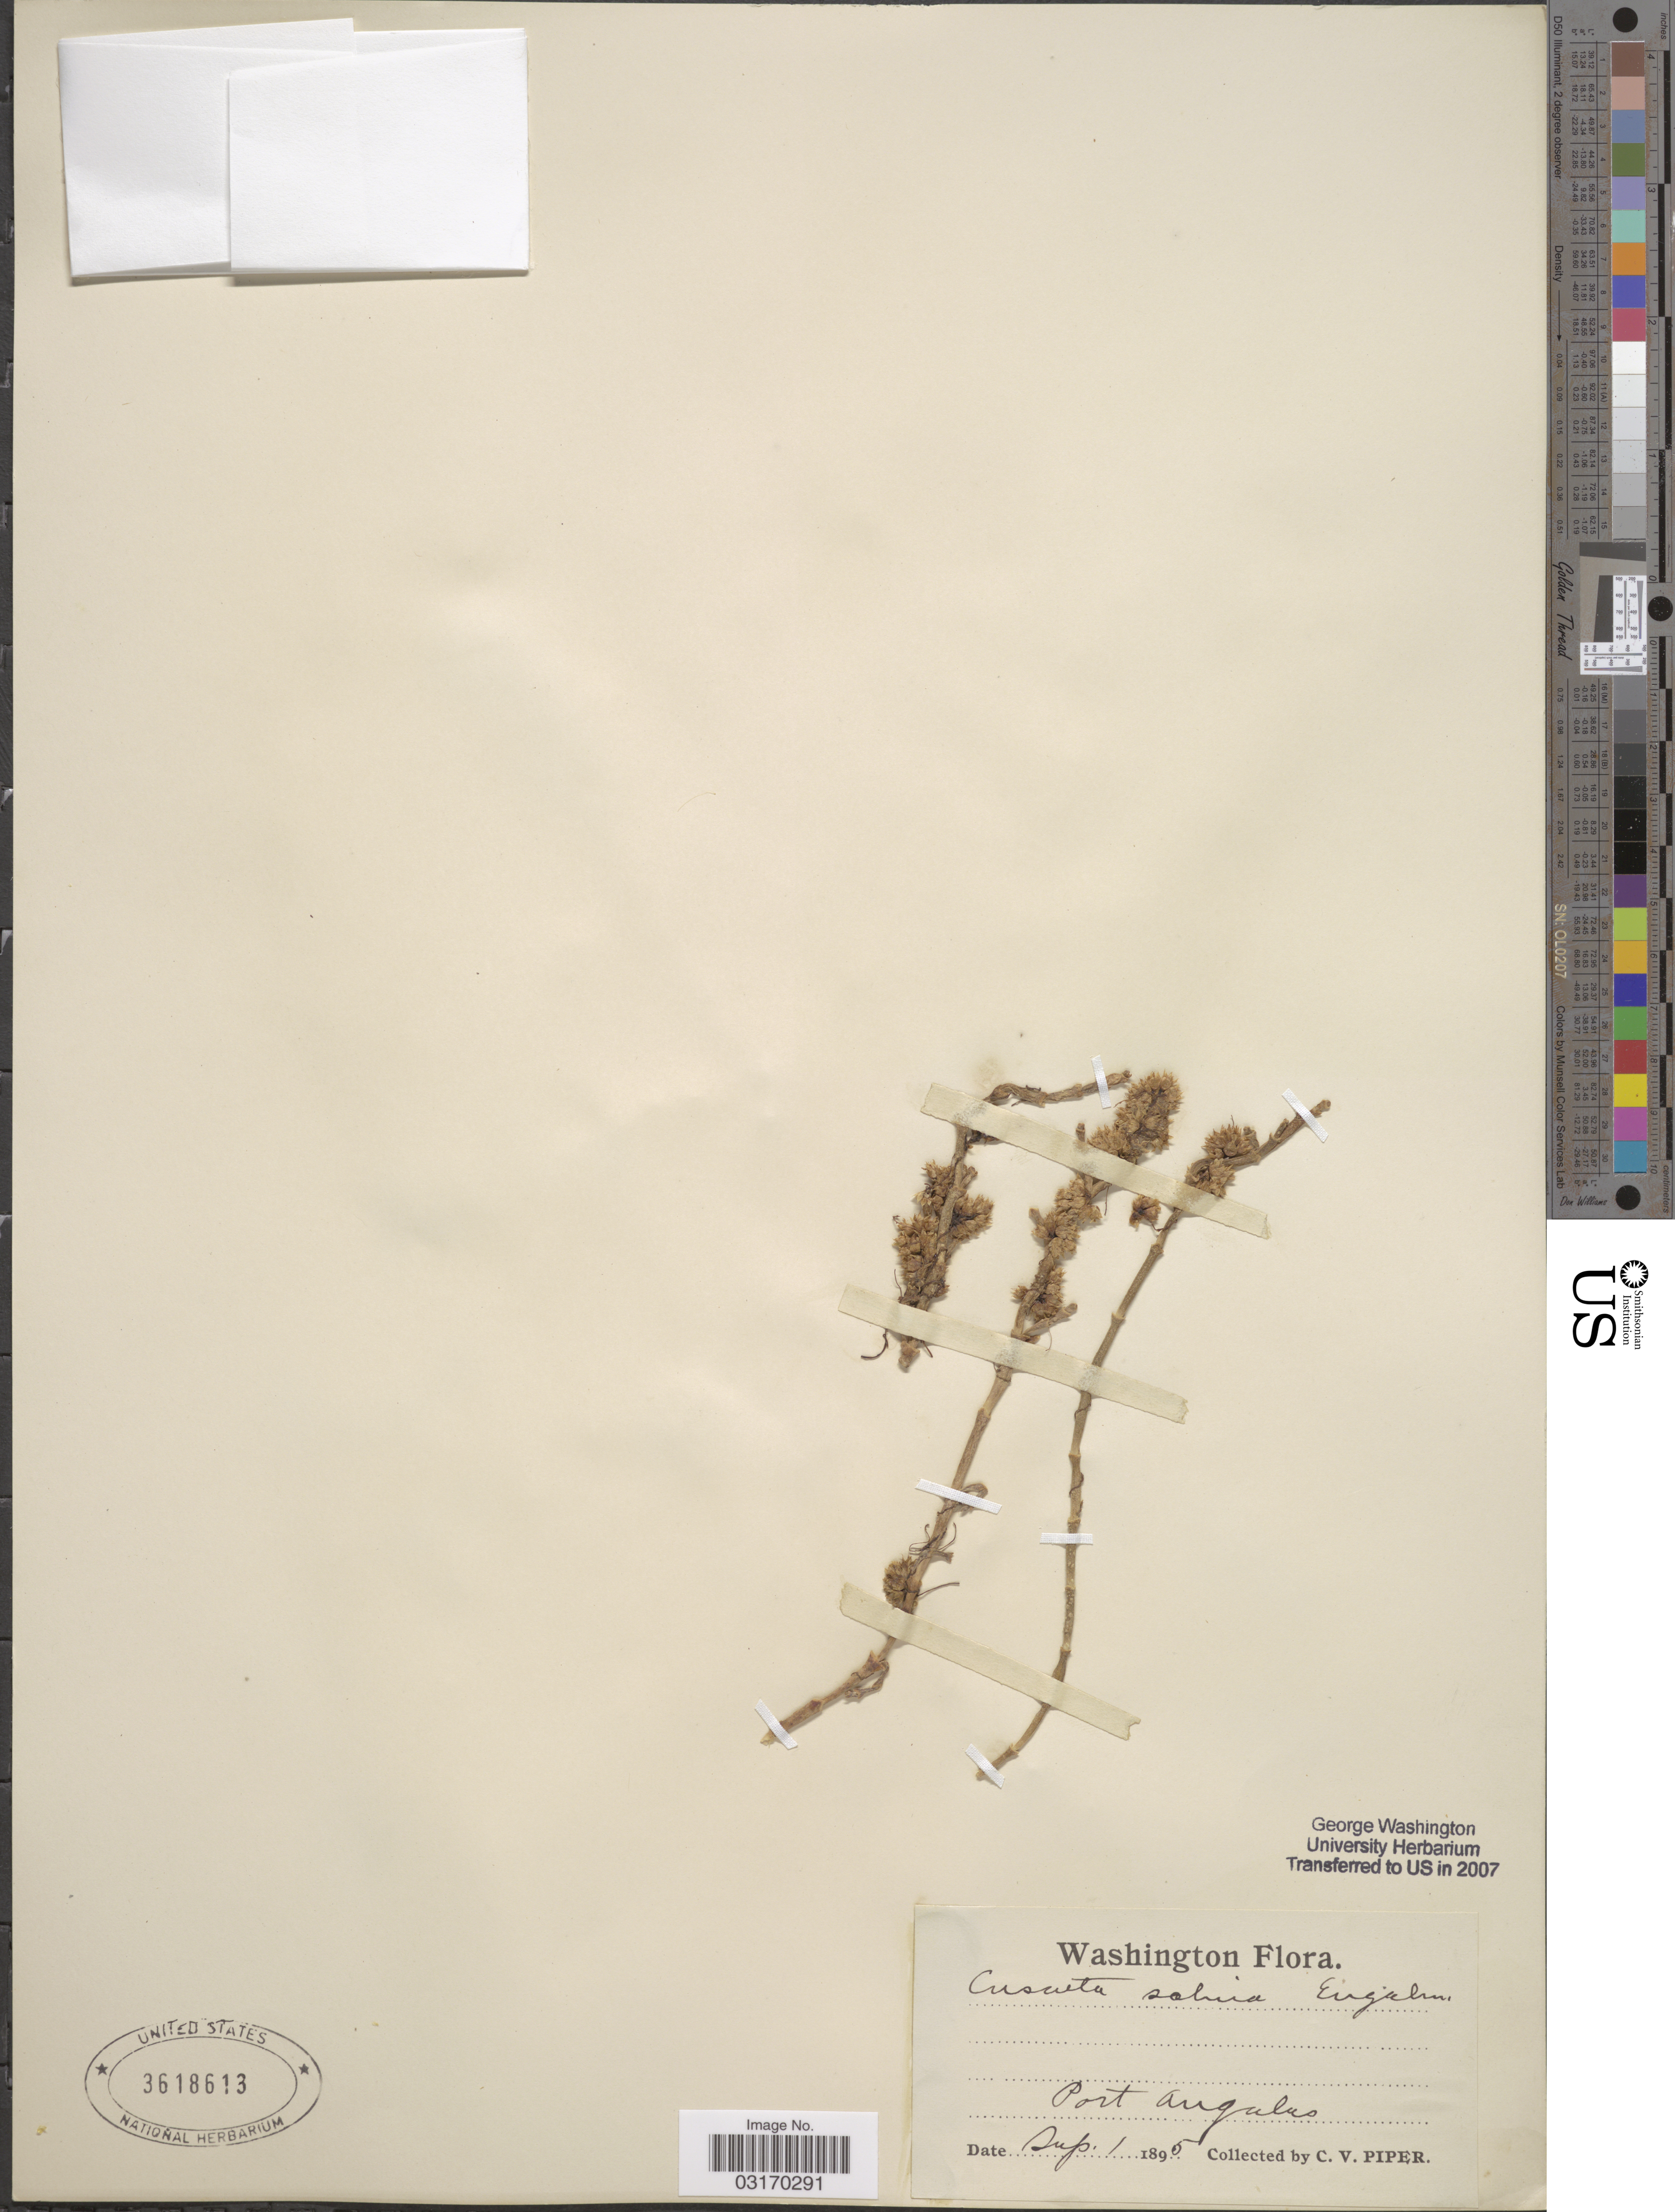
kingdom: Plantae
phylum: Tracheophyta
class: Magnoliopsida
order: Solanales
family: Convolvulaceae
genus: Cuscuta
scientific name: Cuscuta salina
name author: Engelm.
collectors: C. V. Piper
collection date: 1895-09-01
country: United States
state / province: Washington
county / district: Clallam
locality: Port Angeles.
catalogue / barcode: US 3618613